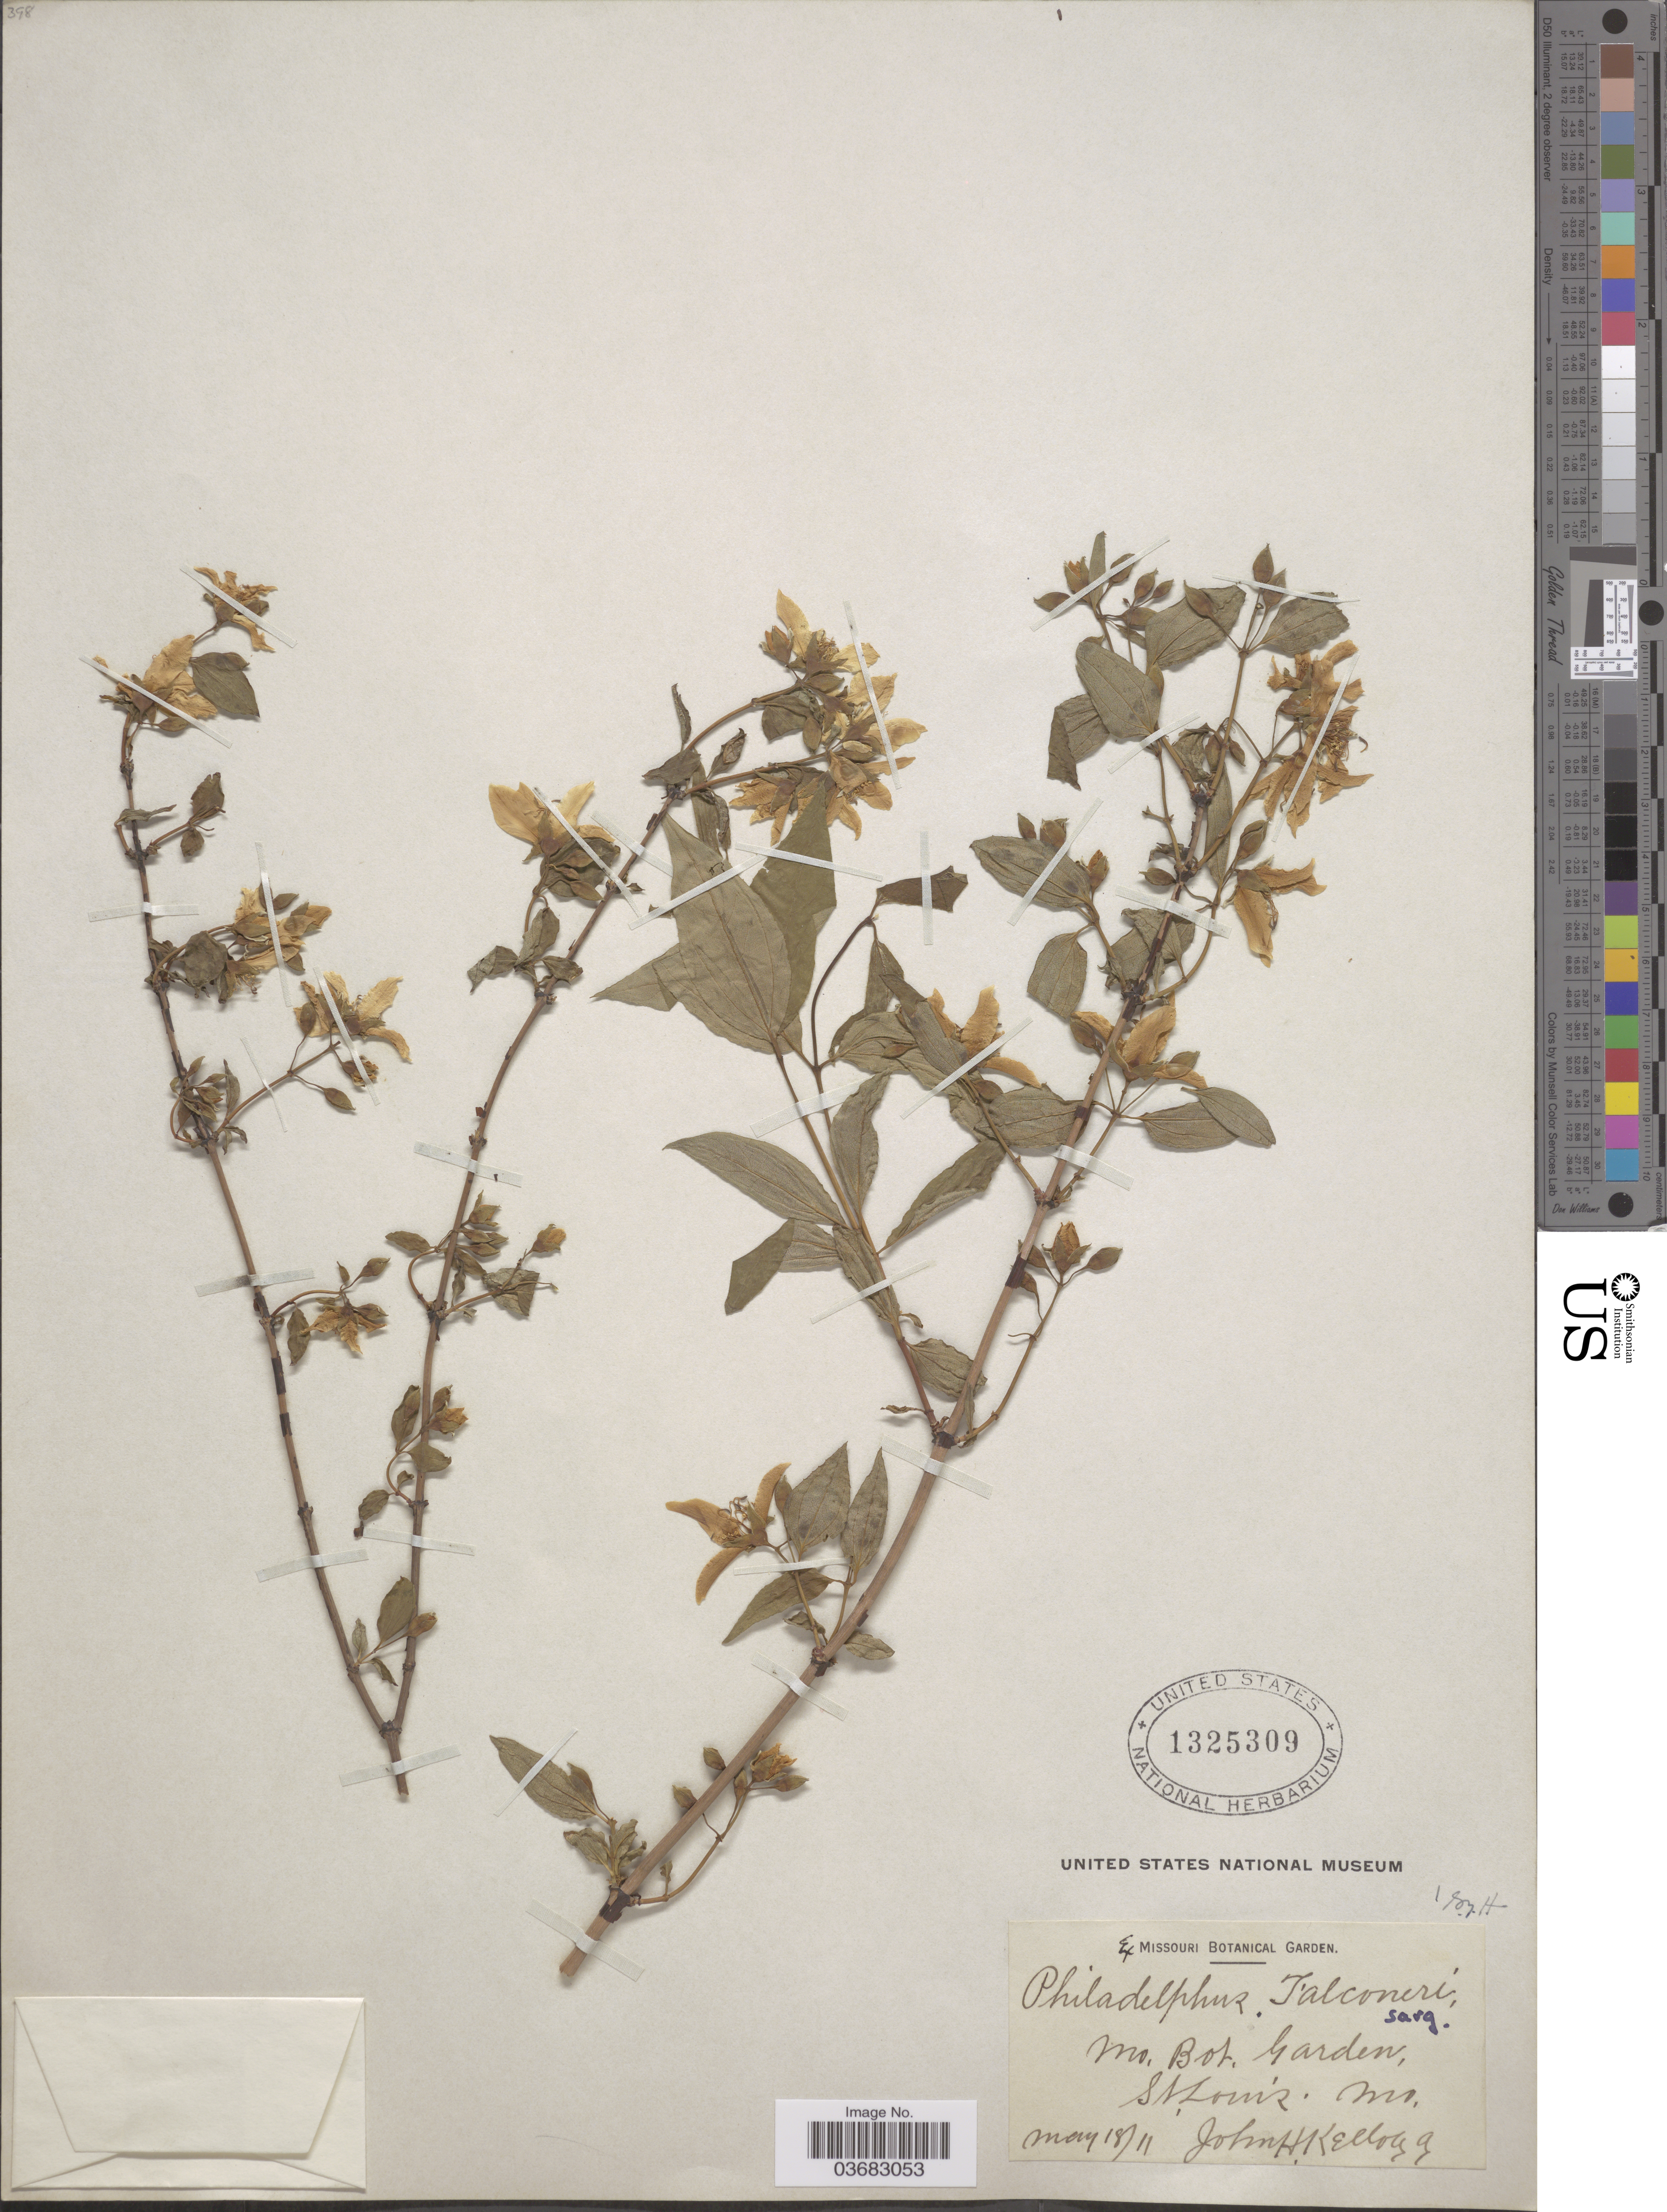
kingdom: Plantae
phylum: Tracheophyta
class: Magnoliopsida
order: Cornales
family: Hydrangeaceae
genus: Philadelphus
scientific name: Philadelphus falconeri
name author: G. Nicholson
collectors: J. H. Kellogg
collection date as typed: Transcribed d/m/y: 18/5/11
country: United States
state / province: Missouri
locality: Mo. Bot. Garden, St. Louis.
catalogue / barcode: US 1325309